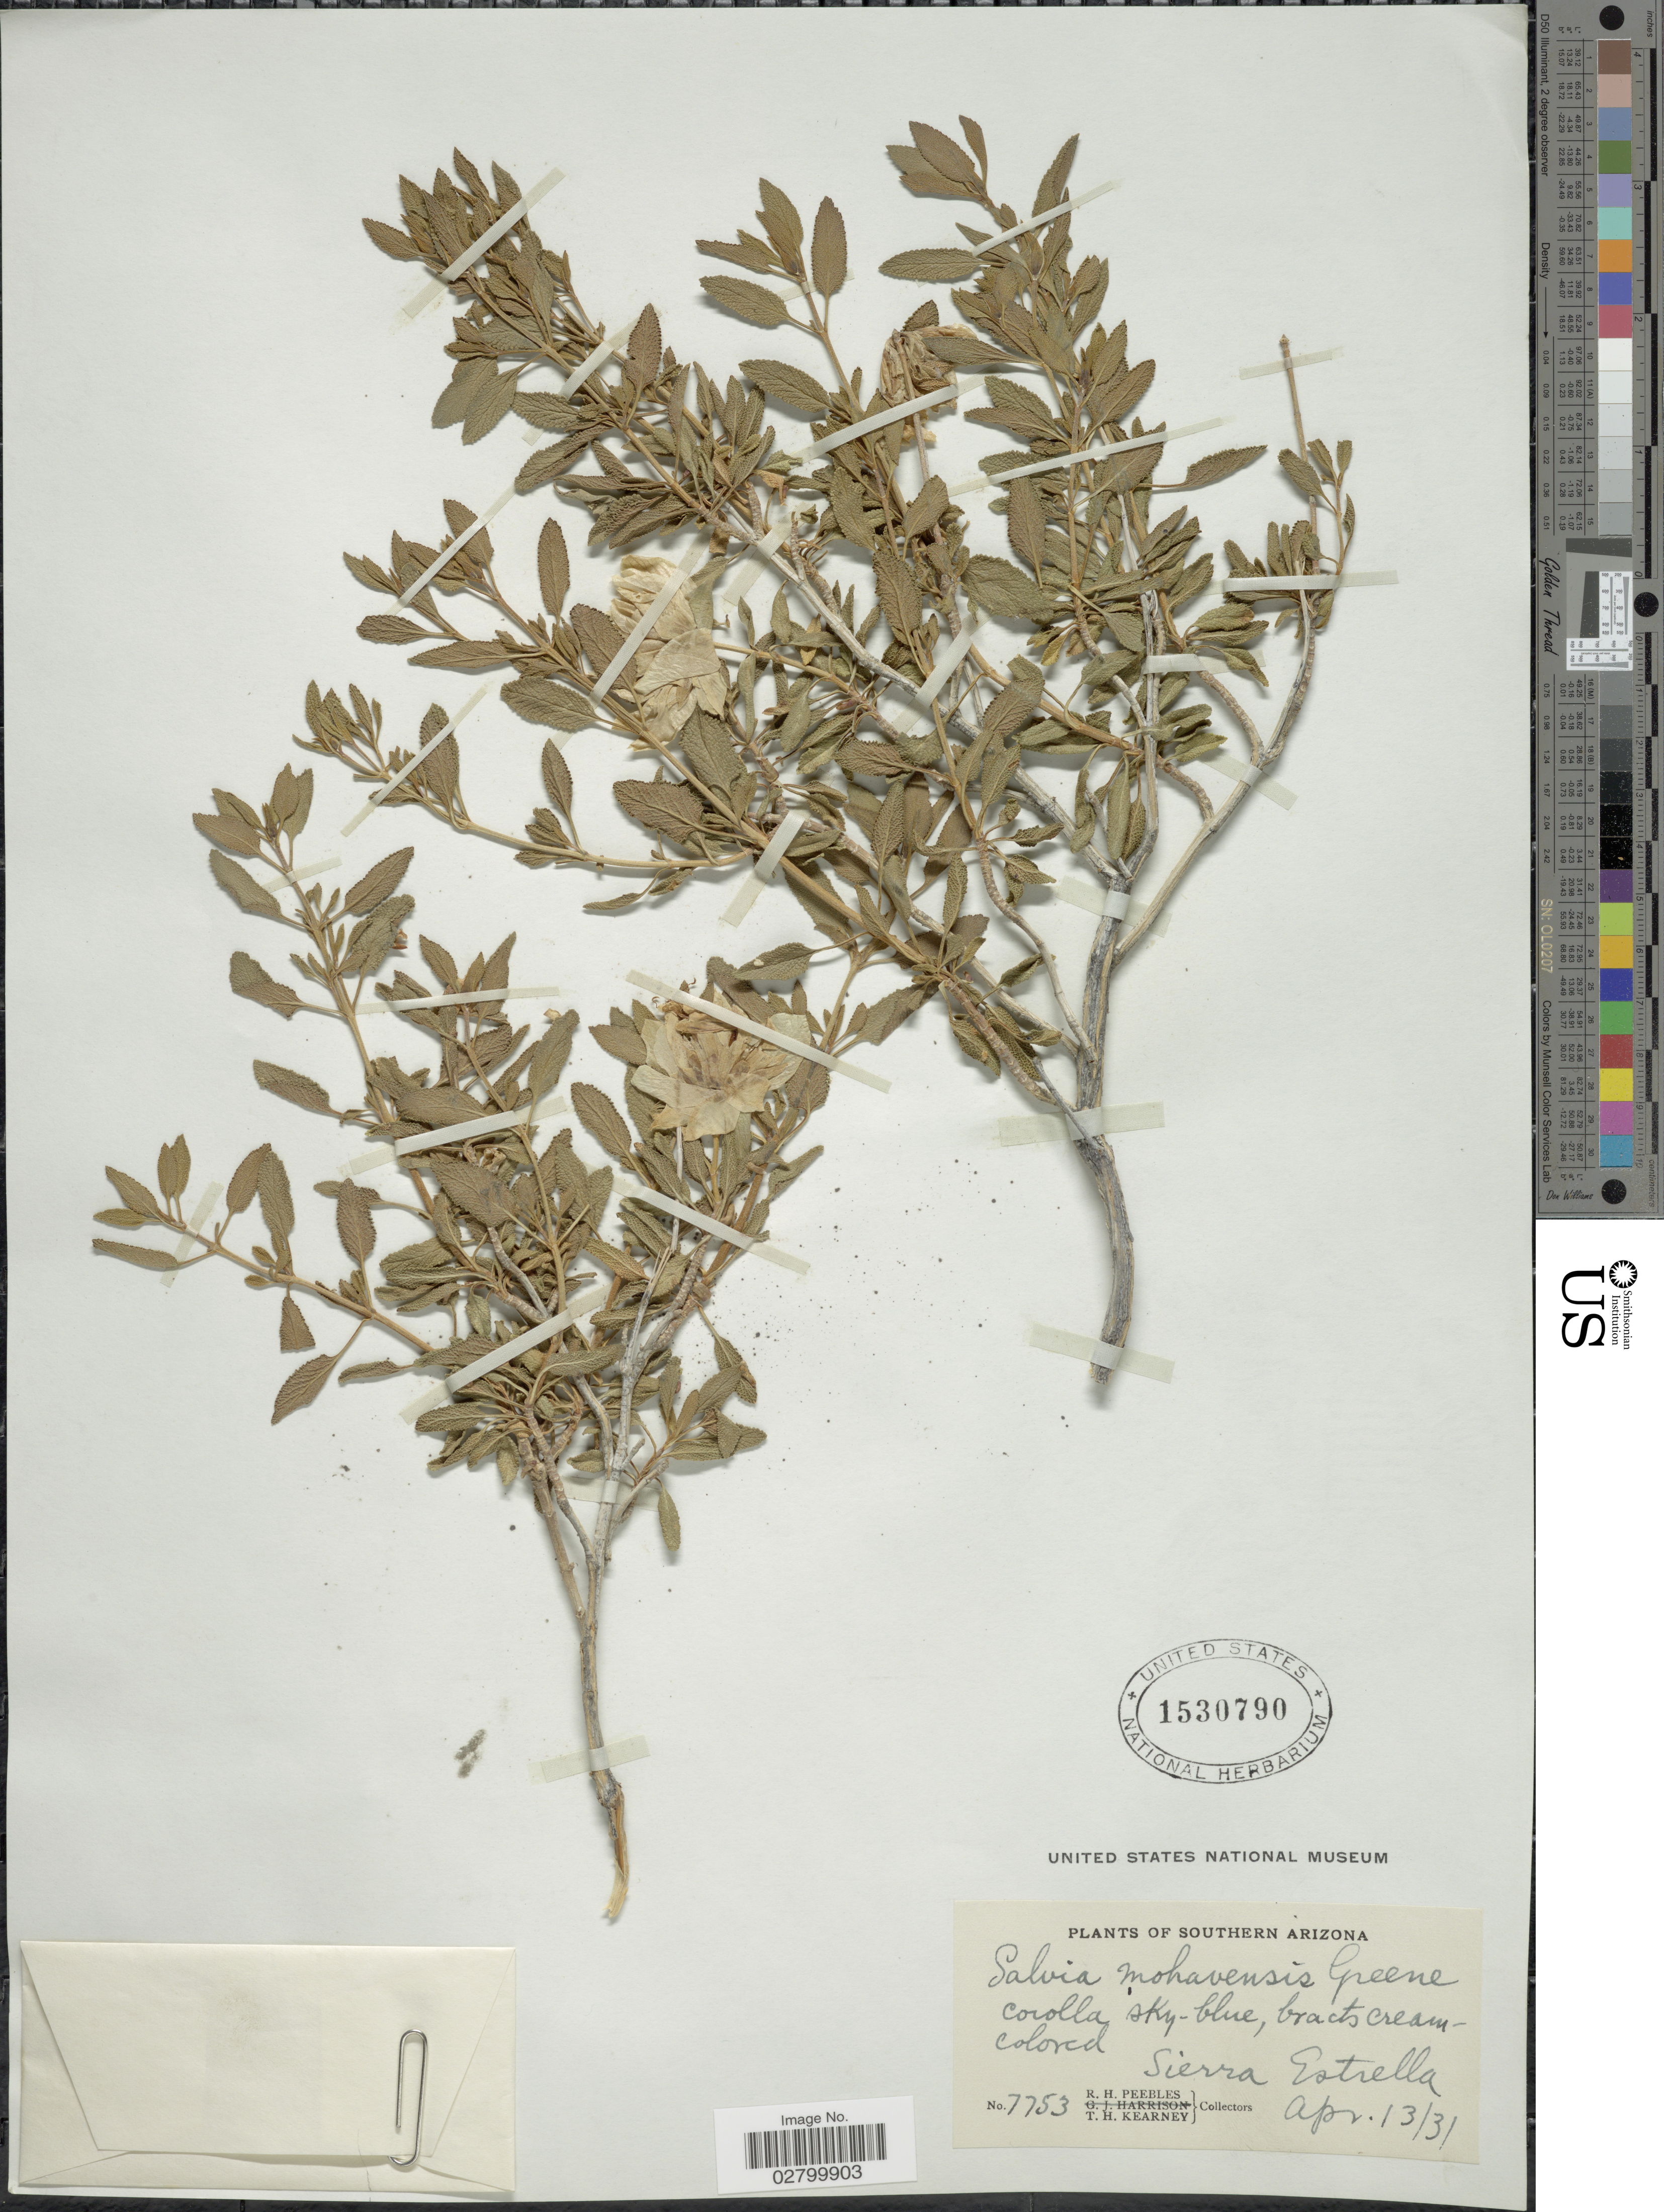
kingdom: Plantae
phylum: Tracheophyta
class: Magnoliopsida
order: Lamiales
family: Lamiaceae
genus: Salvia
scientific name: Salvia mohavensis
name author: Greene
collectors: R. H. Peebles & T. H. Kearney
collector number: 7753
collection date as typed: Transcribed d/m/y: 13/4/31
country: United States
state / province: Arizona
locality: Southern Arizona. Sierra Estrella.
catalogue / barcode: US 1530790